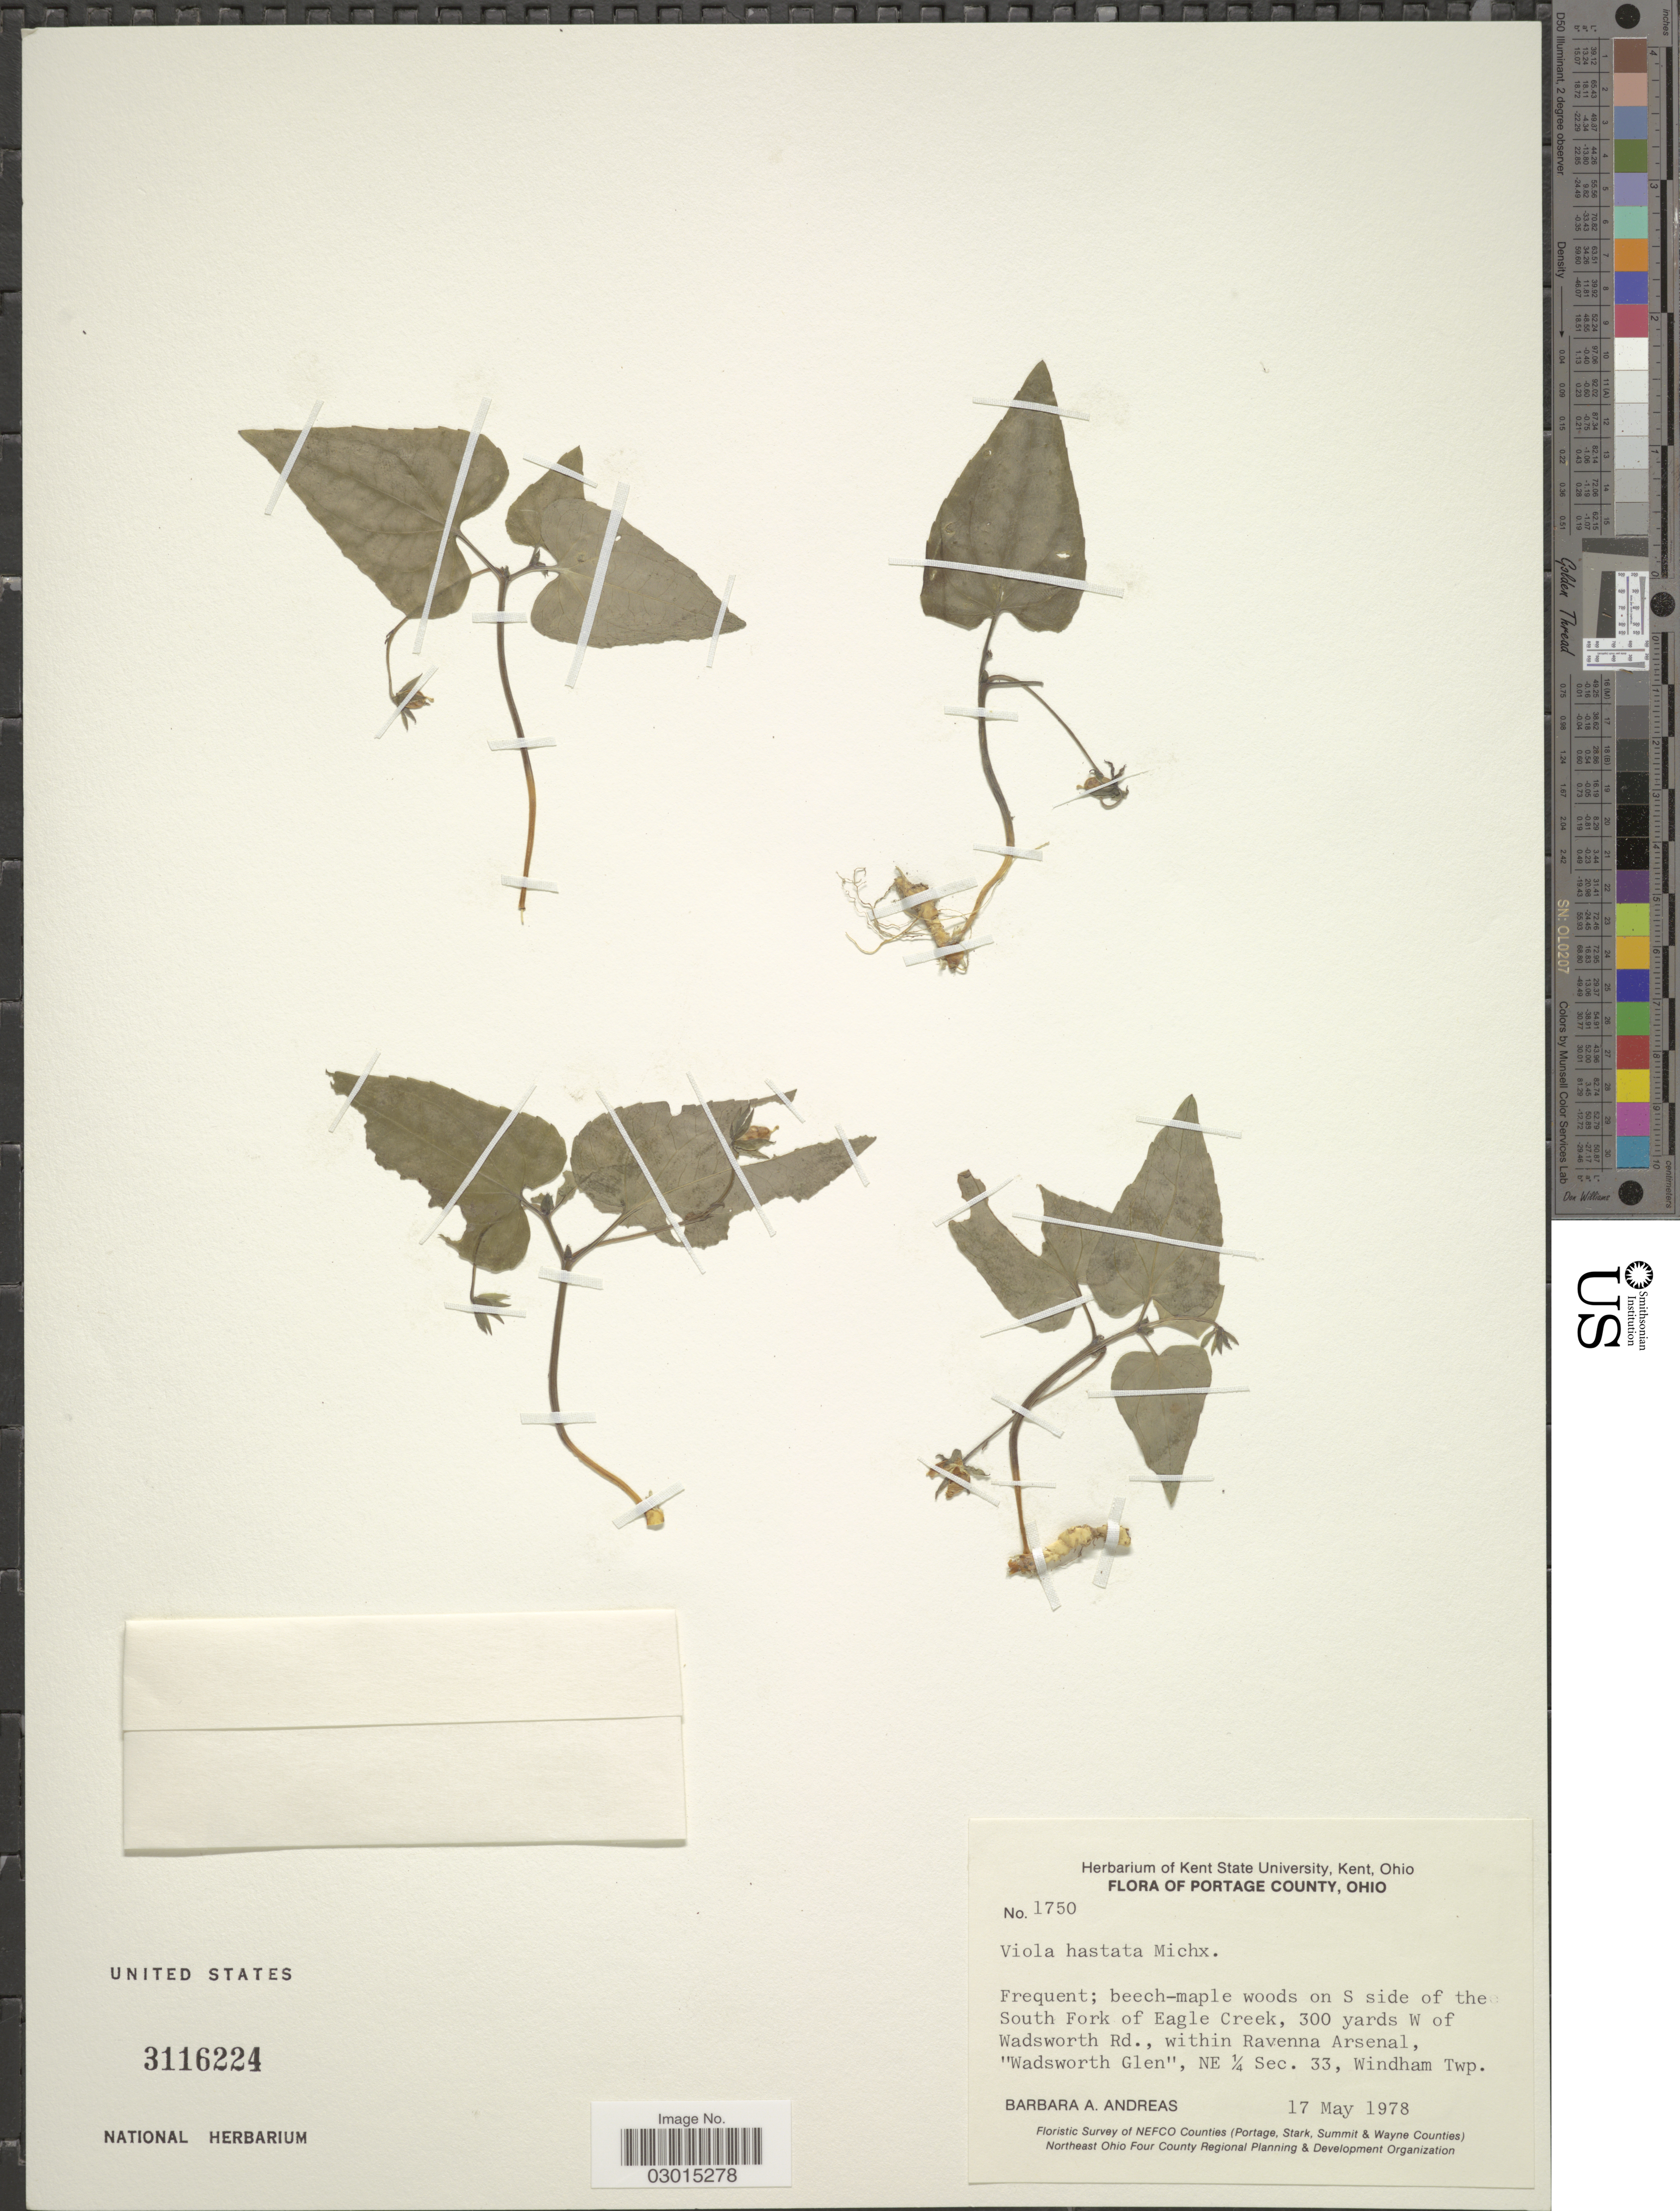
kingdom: Plantae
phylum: Tracheophyta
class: Magnoliopsida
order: Malpighiales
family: Violaceae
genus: Viola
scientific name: Viola hastata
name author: Michx.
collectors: B. A. Andreas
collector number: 1750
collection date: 1978-05-17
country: United States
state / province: Ohio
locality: Portage County. Beech-maple woods on S side of the South Fork of Eagle Creek, 300 yards W of Wadsworth Rd., within Ravenna Arsenal, "Wadsworth Glen", NE ¼ Sec. 33, Windham Twp.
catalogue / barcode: US 3116224